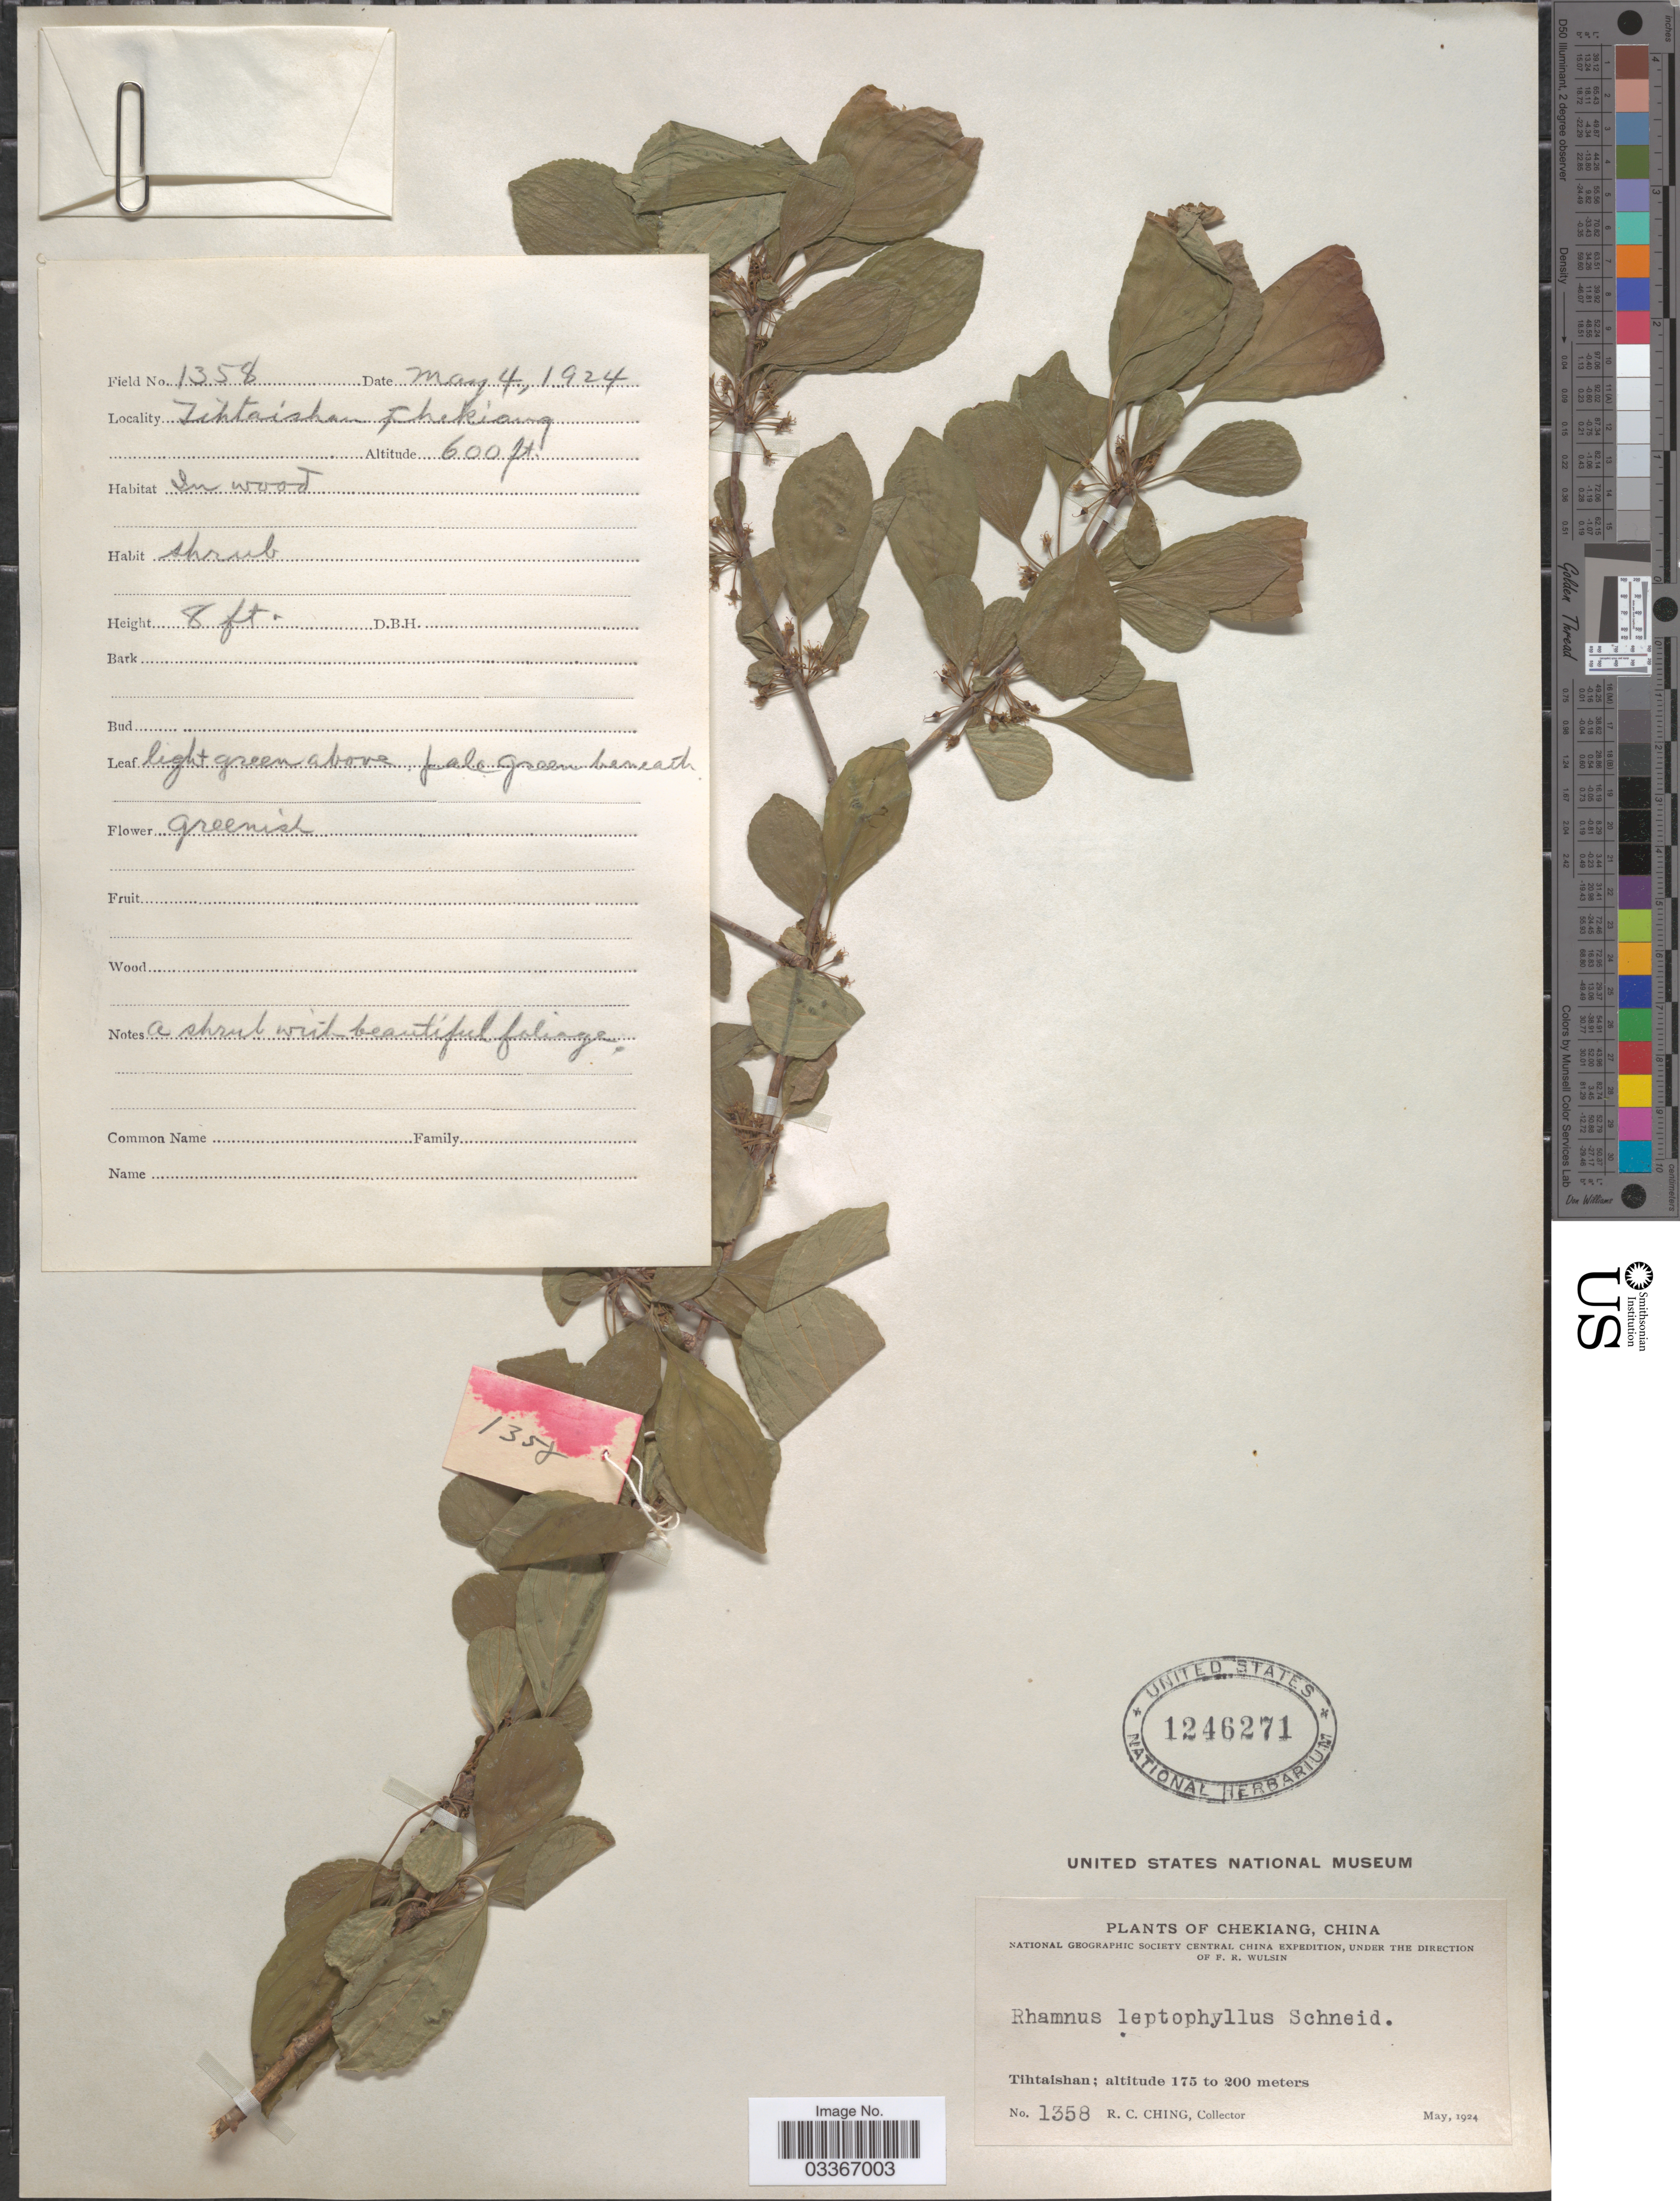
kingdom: Plantae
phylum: Tracheophyta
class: Magnoliopsida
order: Rosales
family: Rhamnaceae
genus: Rhamnus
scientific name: Rhamnus leptophylla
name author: C.K. Schneid.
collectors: R. C. Ching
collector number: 1358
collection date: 1924-05-04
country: China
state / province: Zhejiang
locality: Tihtaishan, Chekiang.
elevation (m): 183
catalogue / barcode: US 1246271